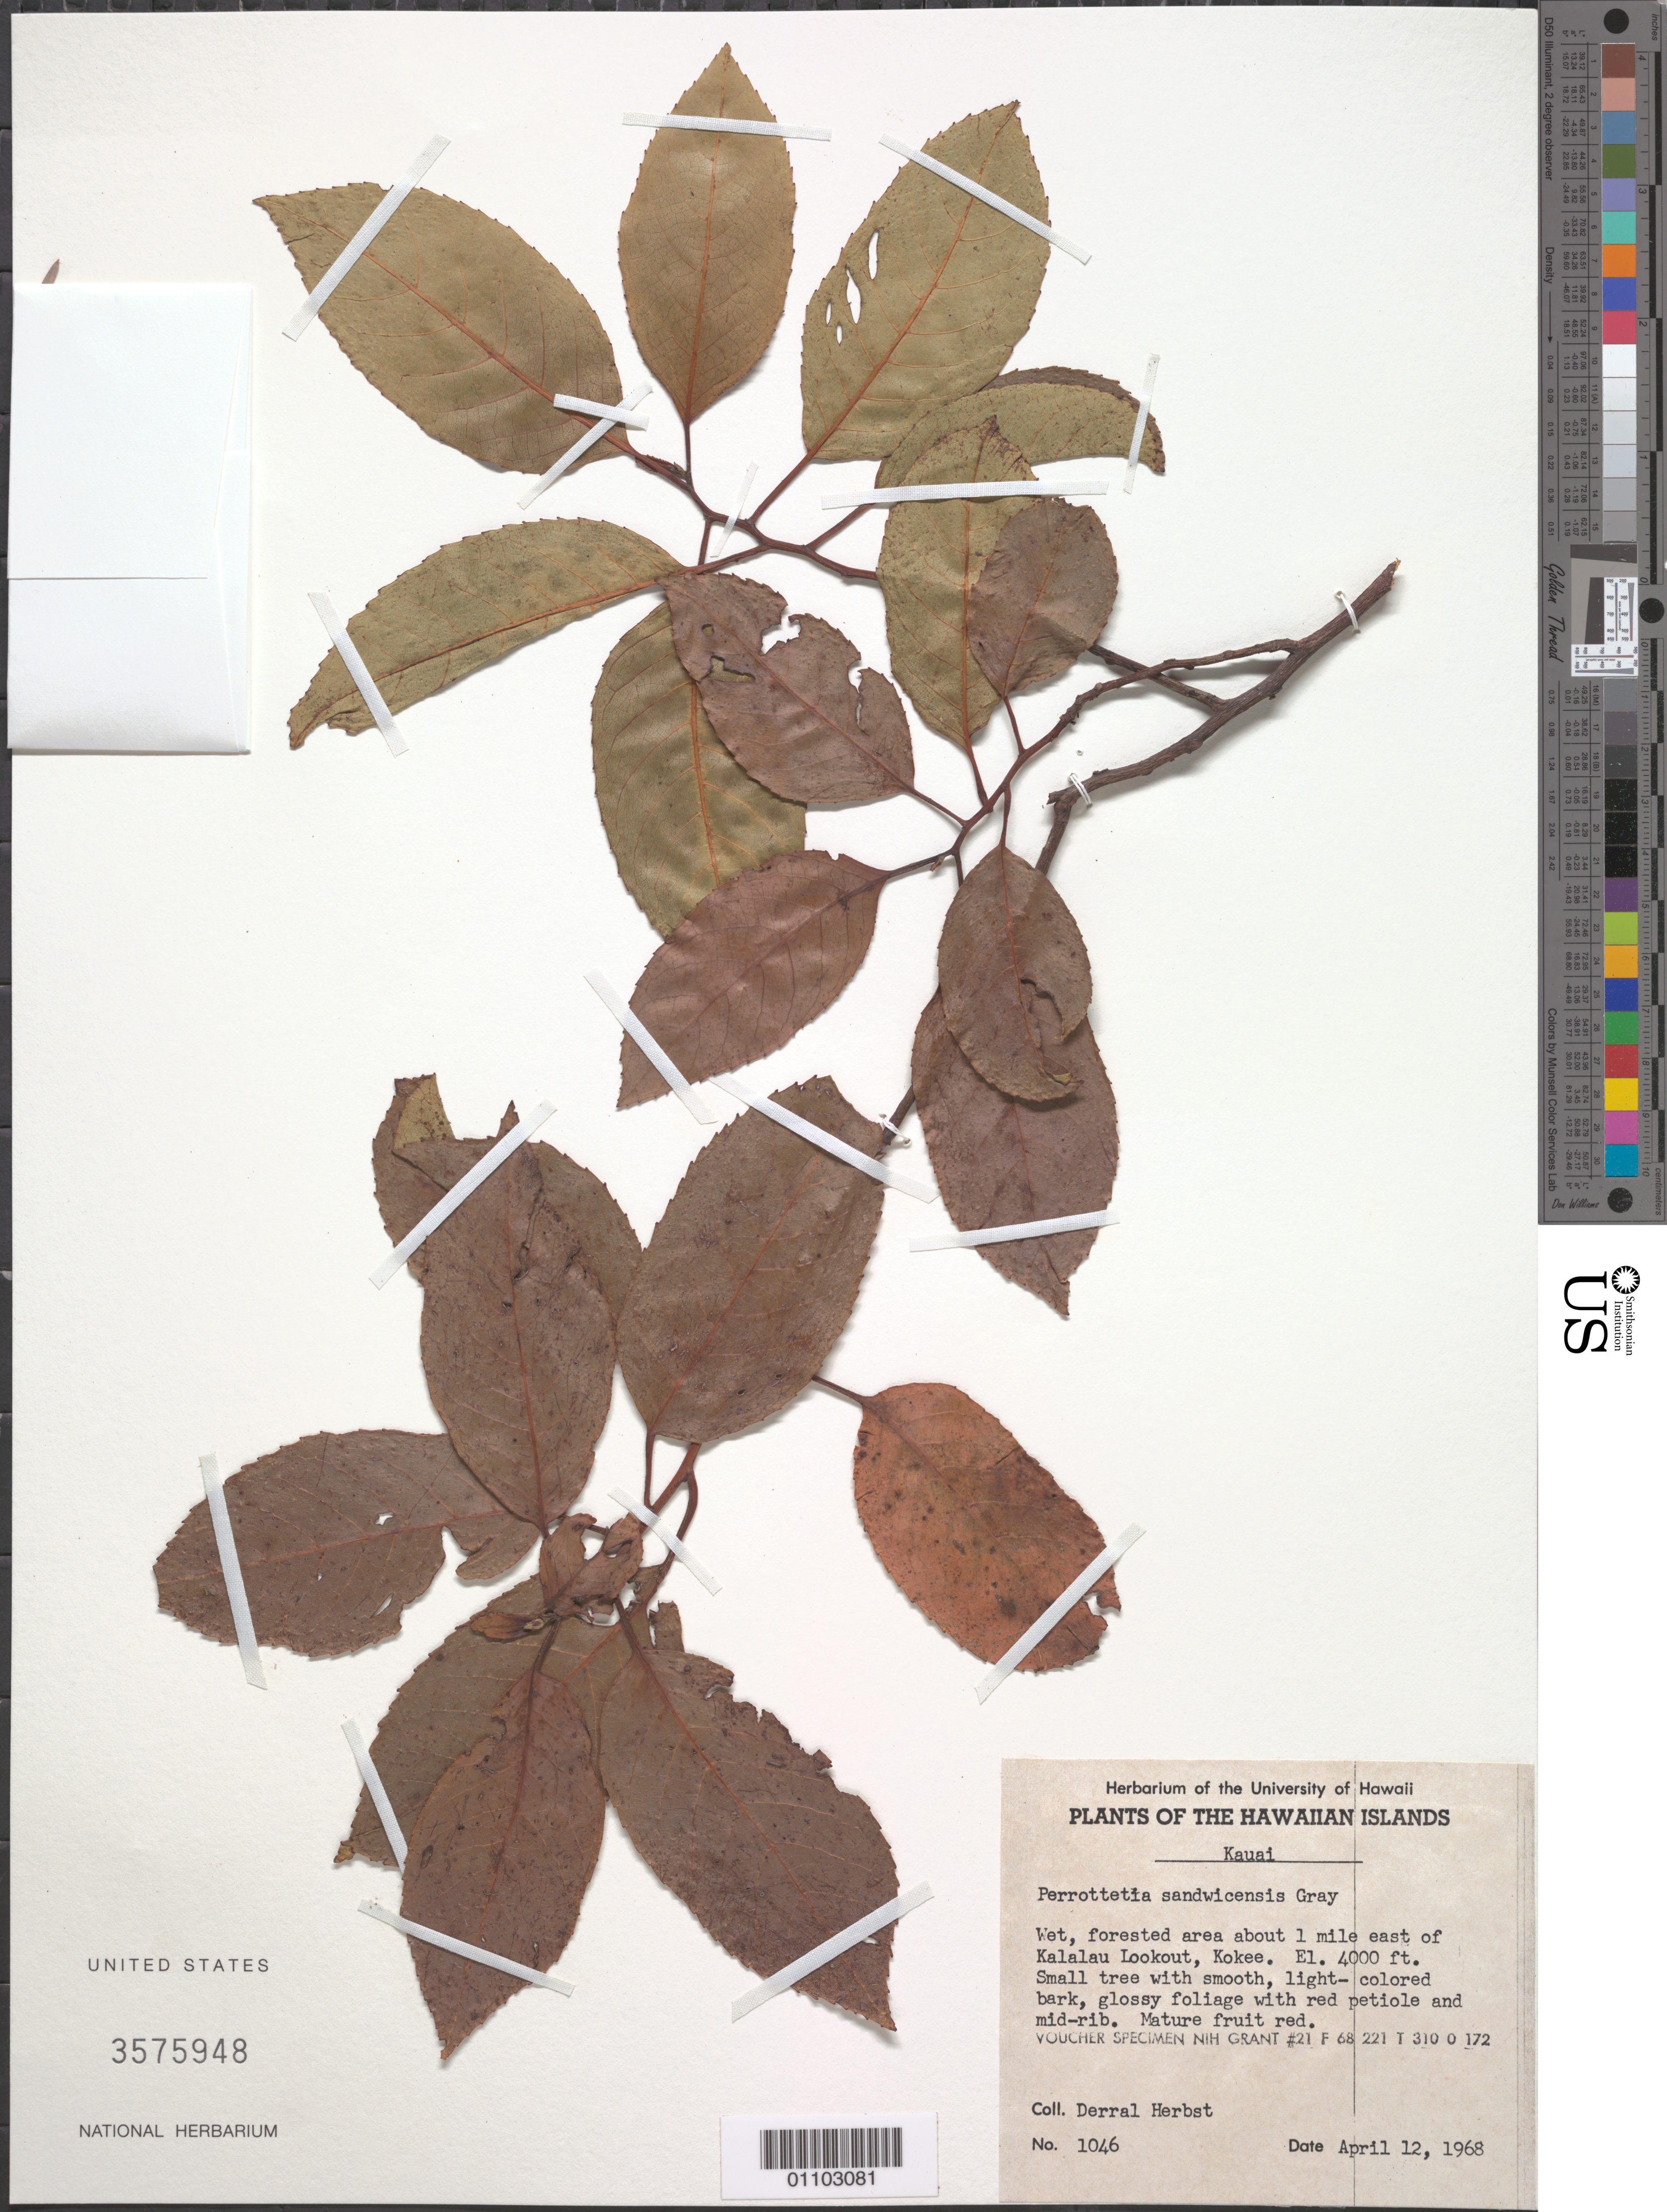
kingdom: Plantae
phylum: Tracheophyta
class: Magnoliopsida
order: Huerteales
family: Dipentodontaceae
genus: Perrottetia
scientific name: Perrottetia sandwicensis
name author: A. Gray in Wilkes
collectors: D. R. Herbst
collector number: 1046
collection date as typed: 12 Apr 1968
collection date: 1968-04-12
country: United States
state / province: Hawaii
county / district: Kauai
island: Kaua'i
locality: Area about 1 mile east of Kalalau Lookout, Kokee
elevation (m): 1219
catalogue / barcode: US 3575948